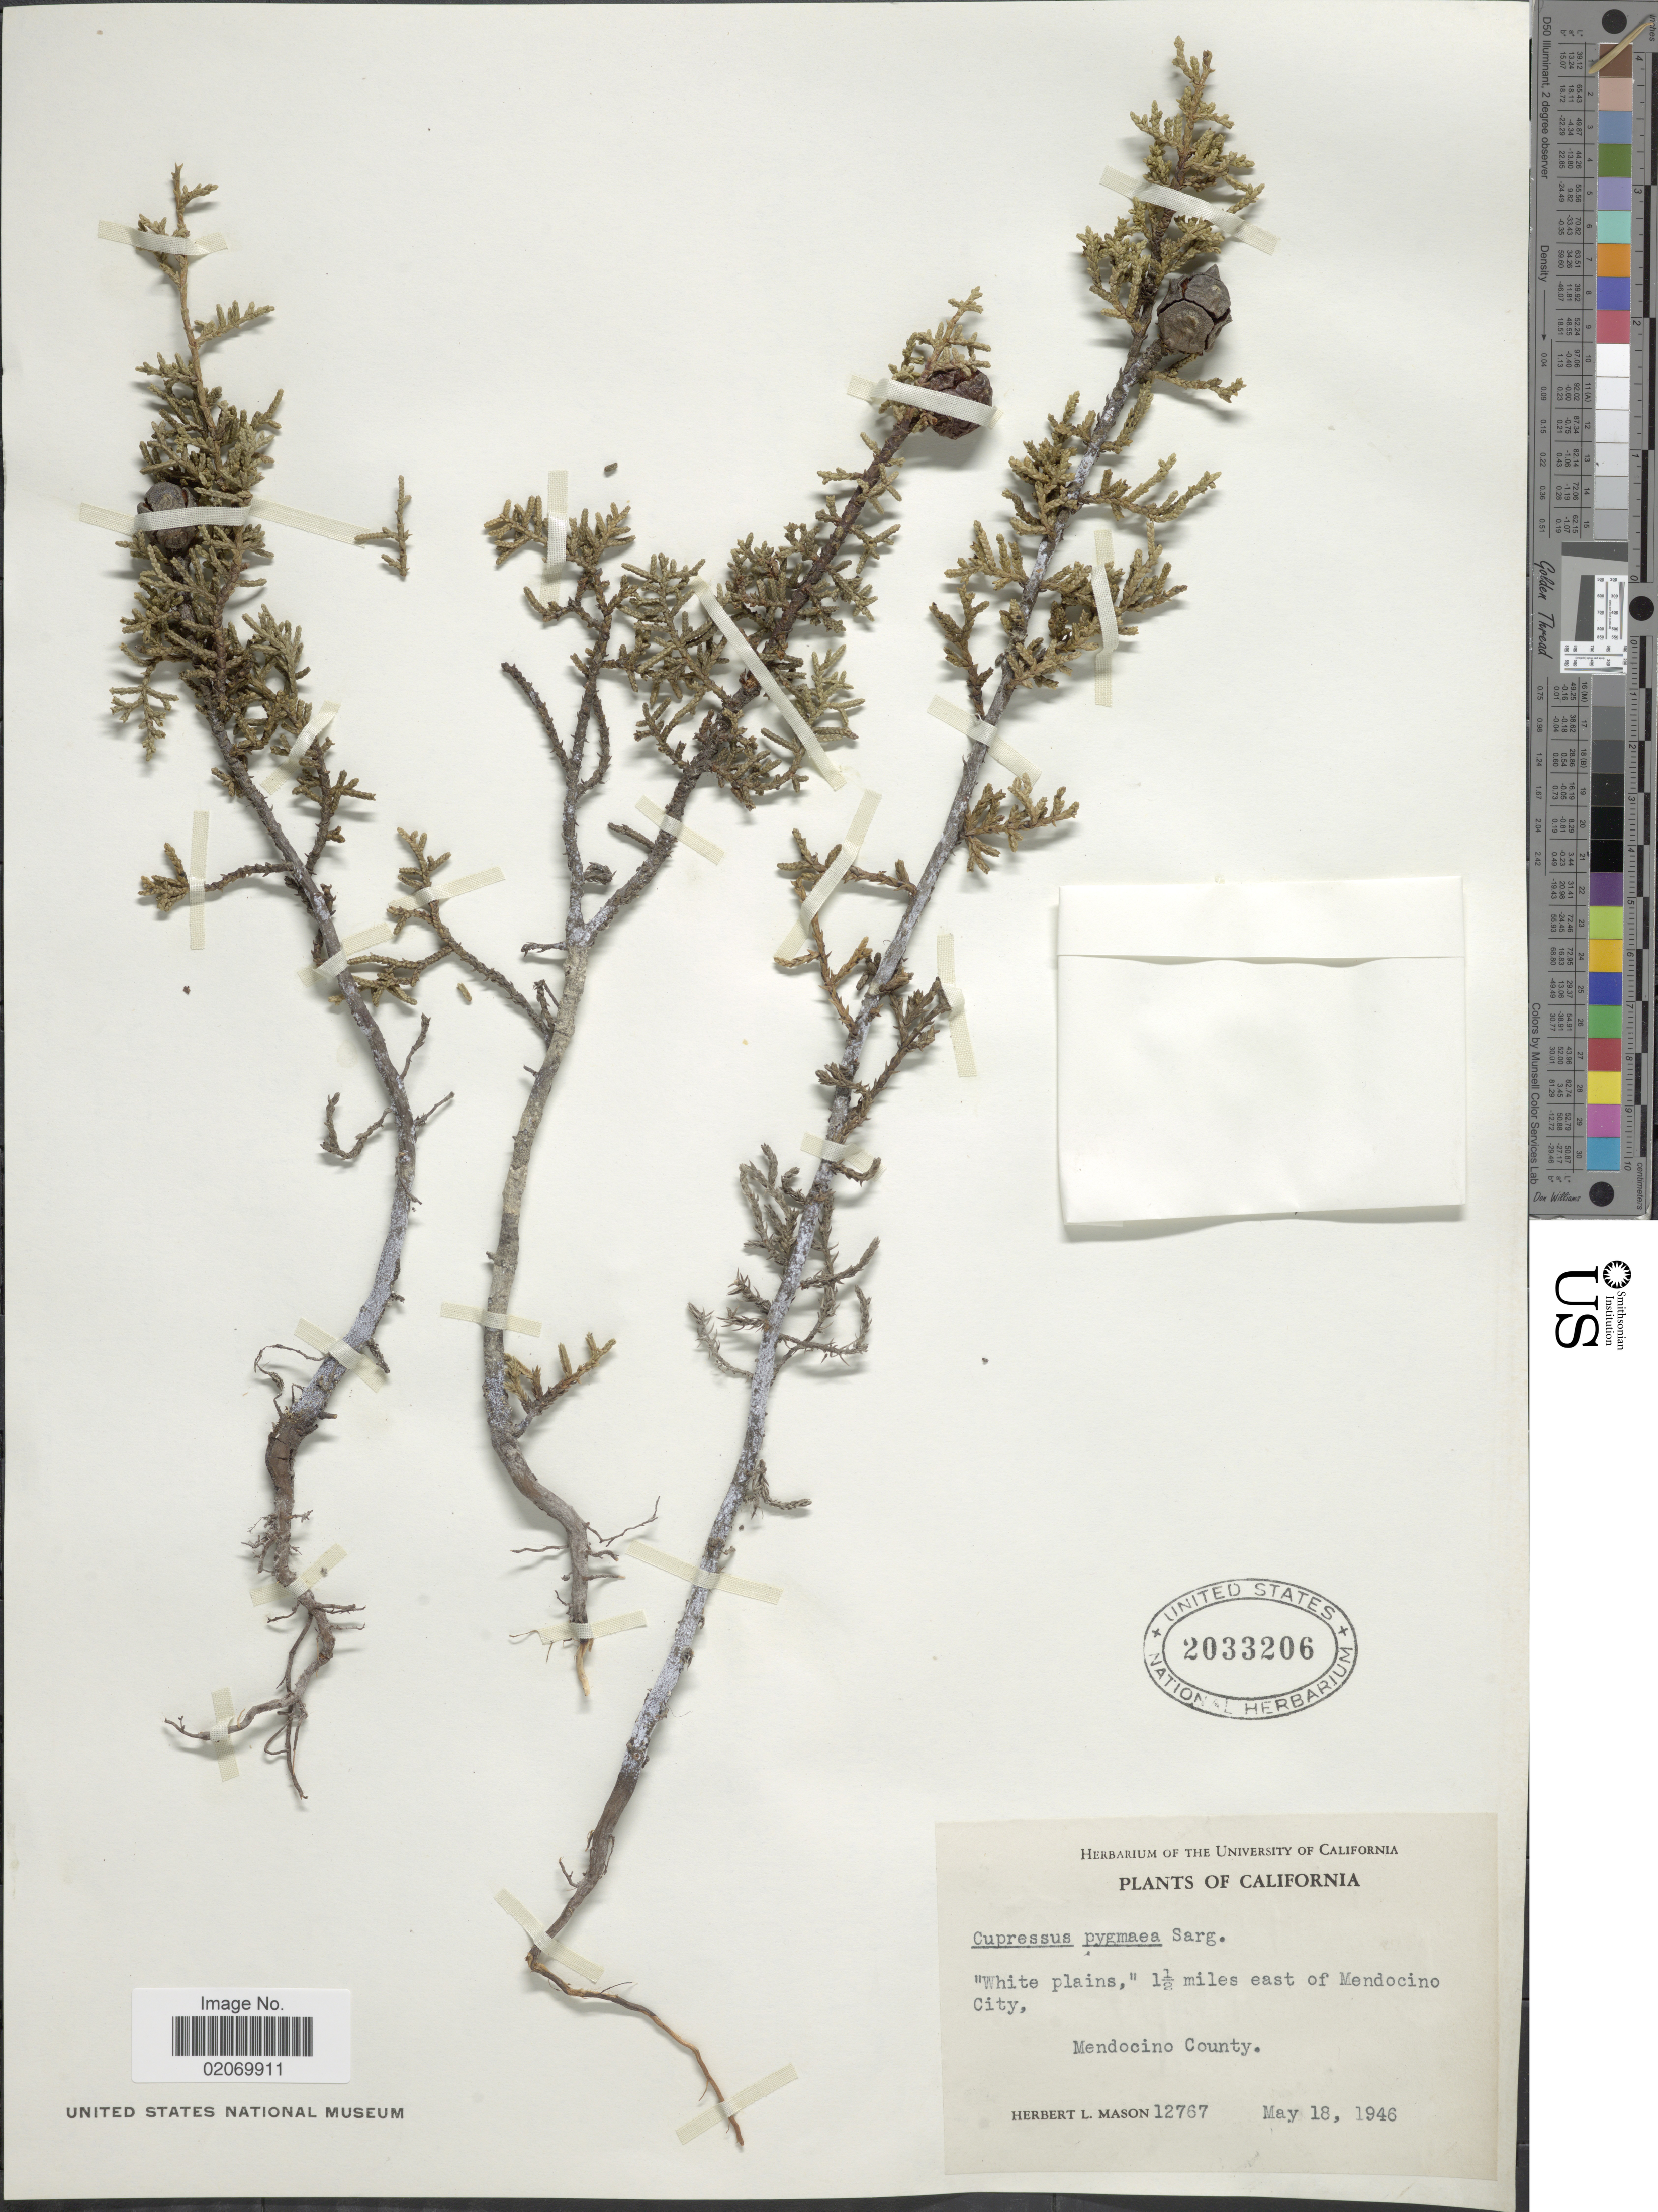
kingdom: Plantae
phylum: Tracheophyta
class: Pinopsida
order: Pinales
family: Cupressaceae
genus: Hesperocyparis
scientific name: Hesperocyparis pygmaea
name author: (Lemmon) Bartel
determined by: (US) Smithsonian Institution - National Museum of Natural History - Department of Botany (UNITED STATES)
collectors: H. L. Mason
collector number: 12767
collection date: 1946-05-18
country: United States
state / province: California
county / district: Mendocino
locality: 1½ miles east of Mendocino City, Mendocino County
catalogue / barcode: US 2033206